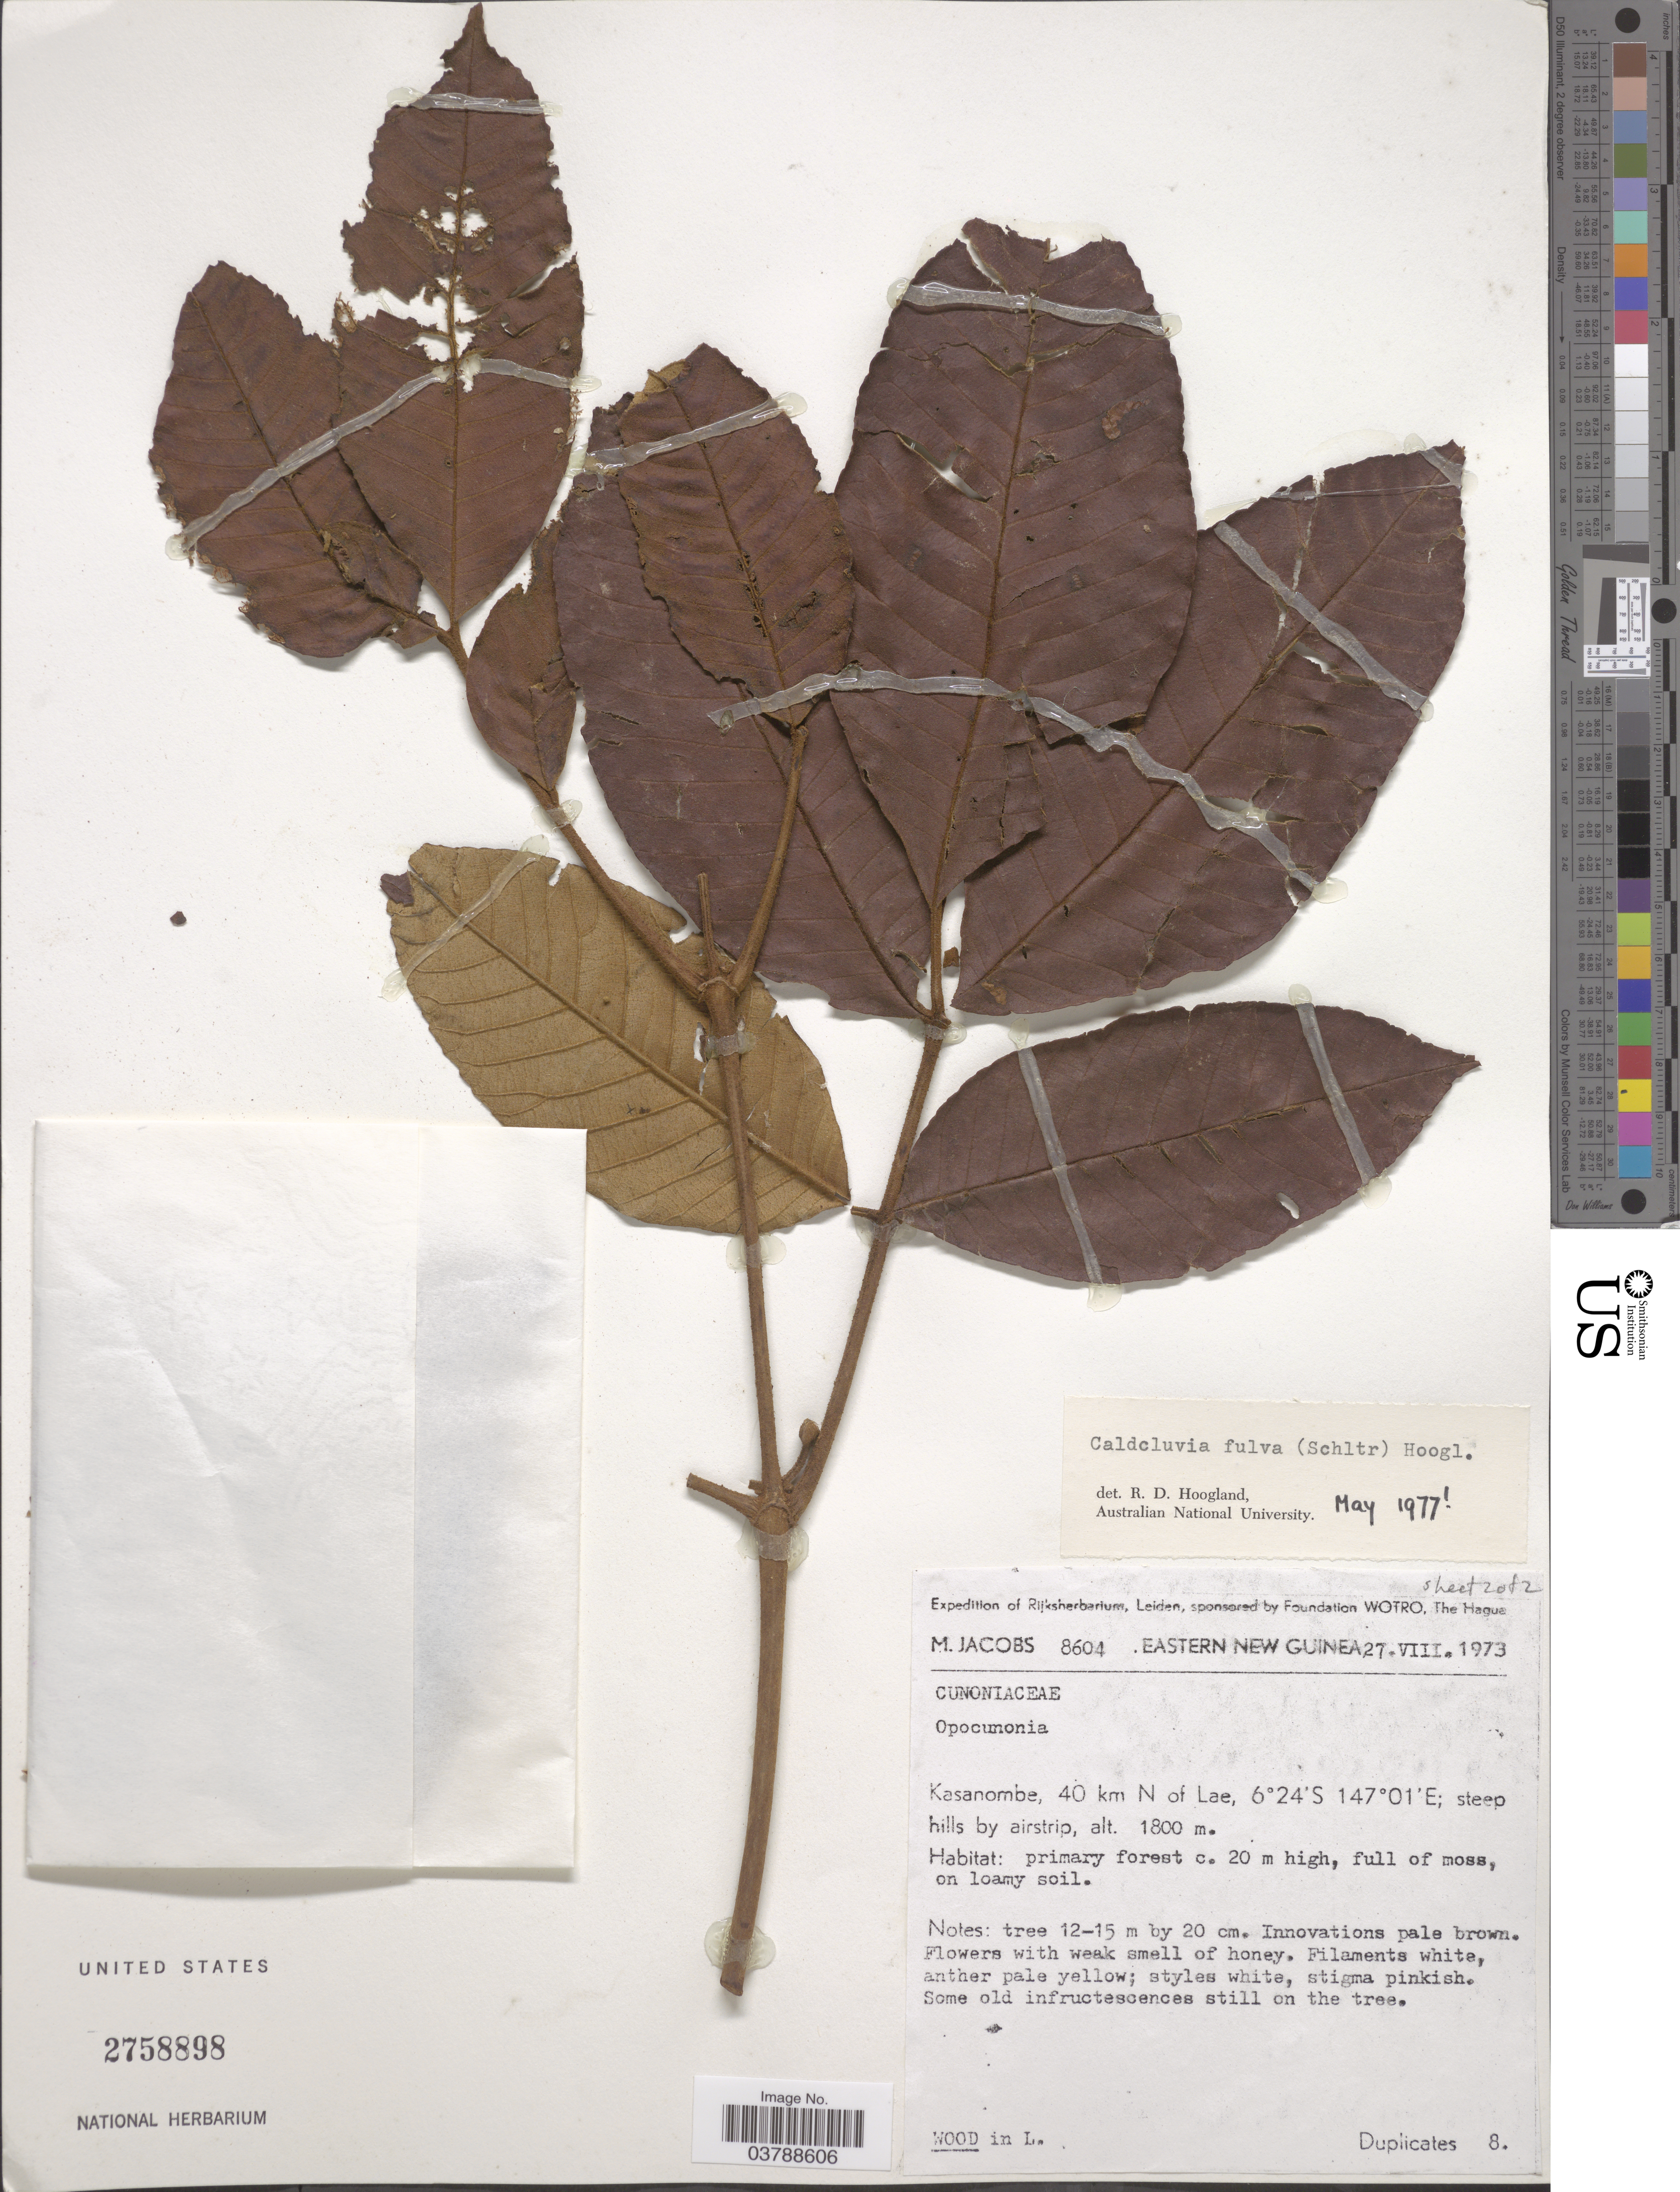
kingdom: Plantae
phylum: Tracheophyta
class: Magnoliopsida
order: Oxalidales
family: Cunoniaceae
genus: Caldcluvia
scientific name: Caldcluvia fulva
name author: (Schltr.) Hoogland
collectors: M. Jacobs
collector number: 8604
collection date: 1973-08-27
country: Papua New Guinea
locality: Eastern New Guinia. Kasanombe, 40 km N of Lae, steep hills by airstrip.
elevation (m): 1800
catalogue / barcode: US 2758898